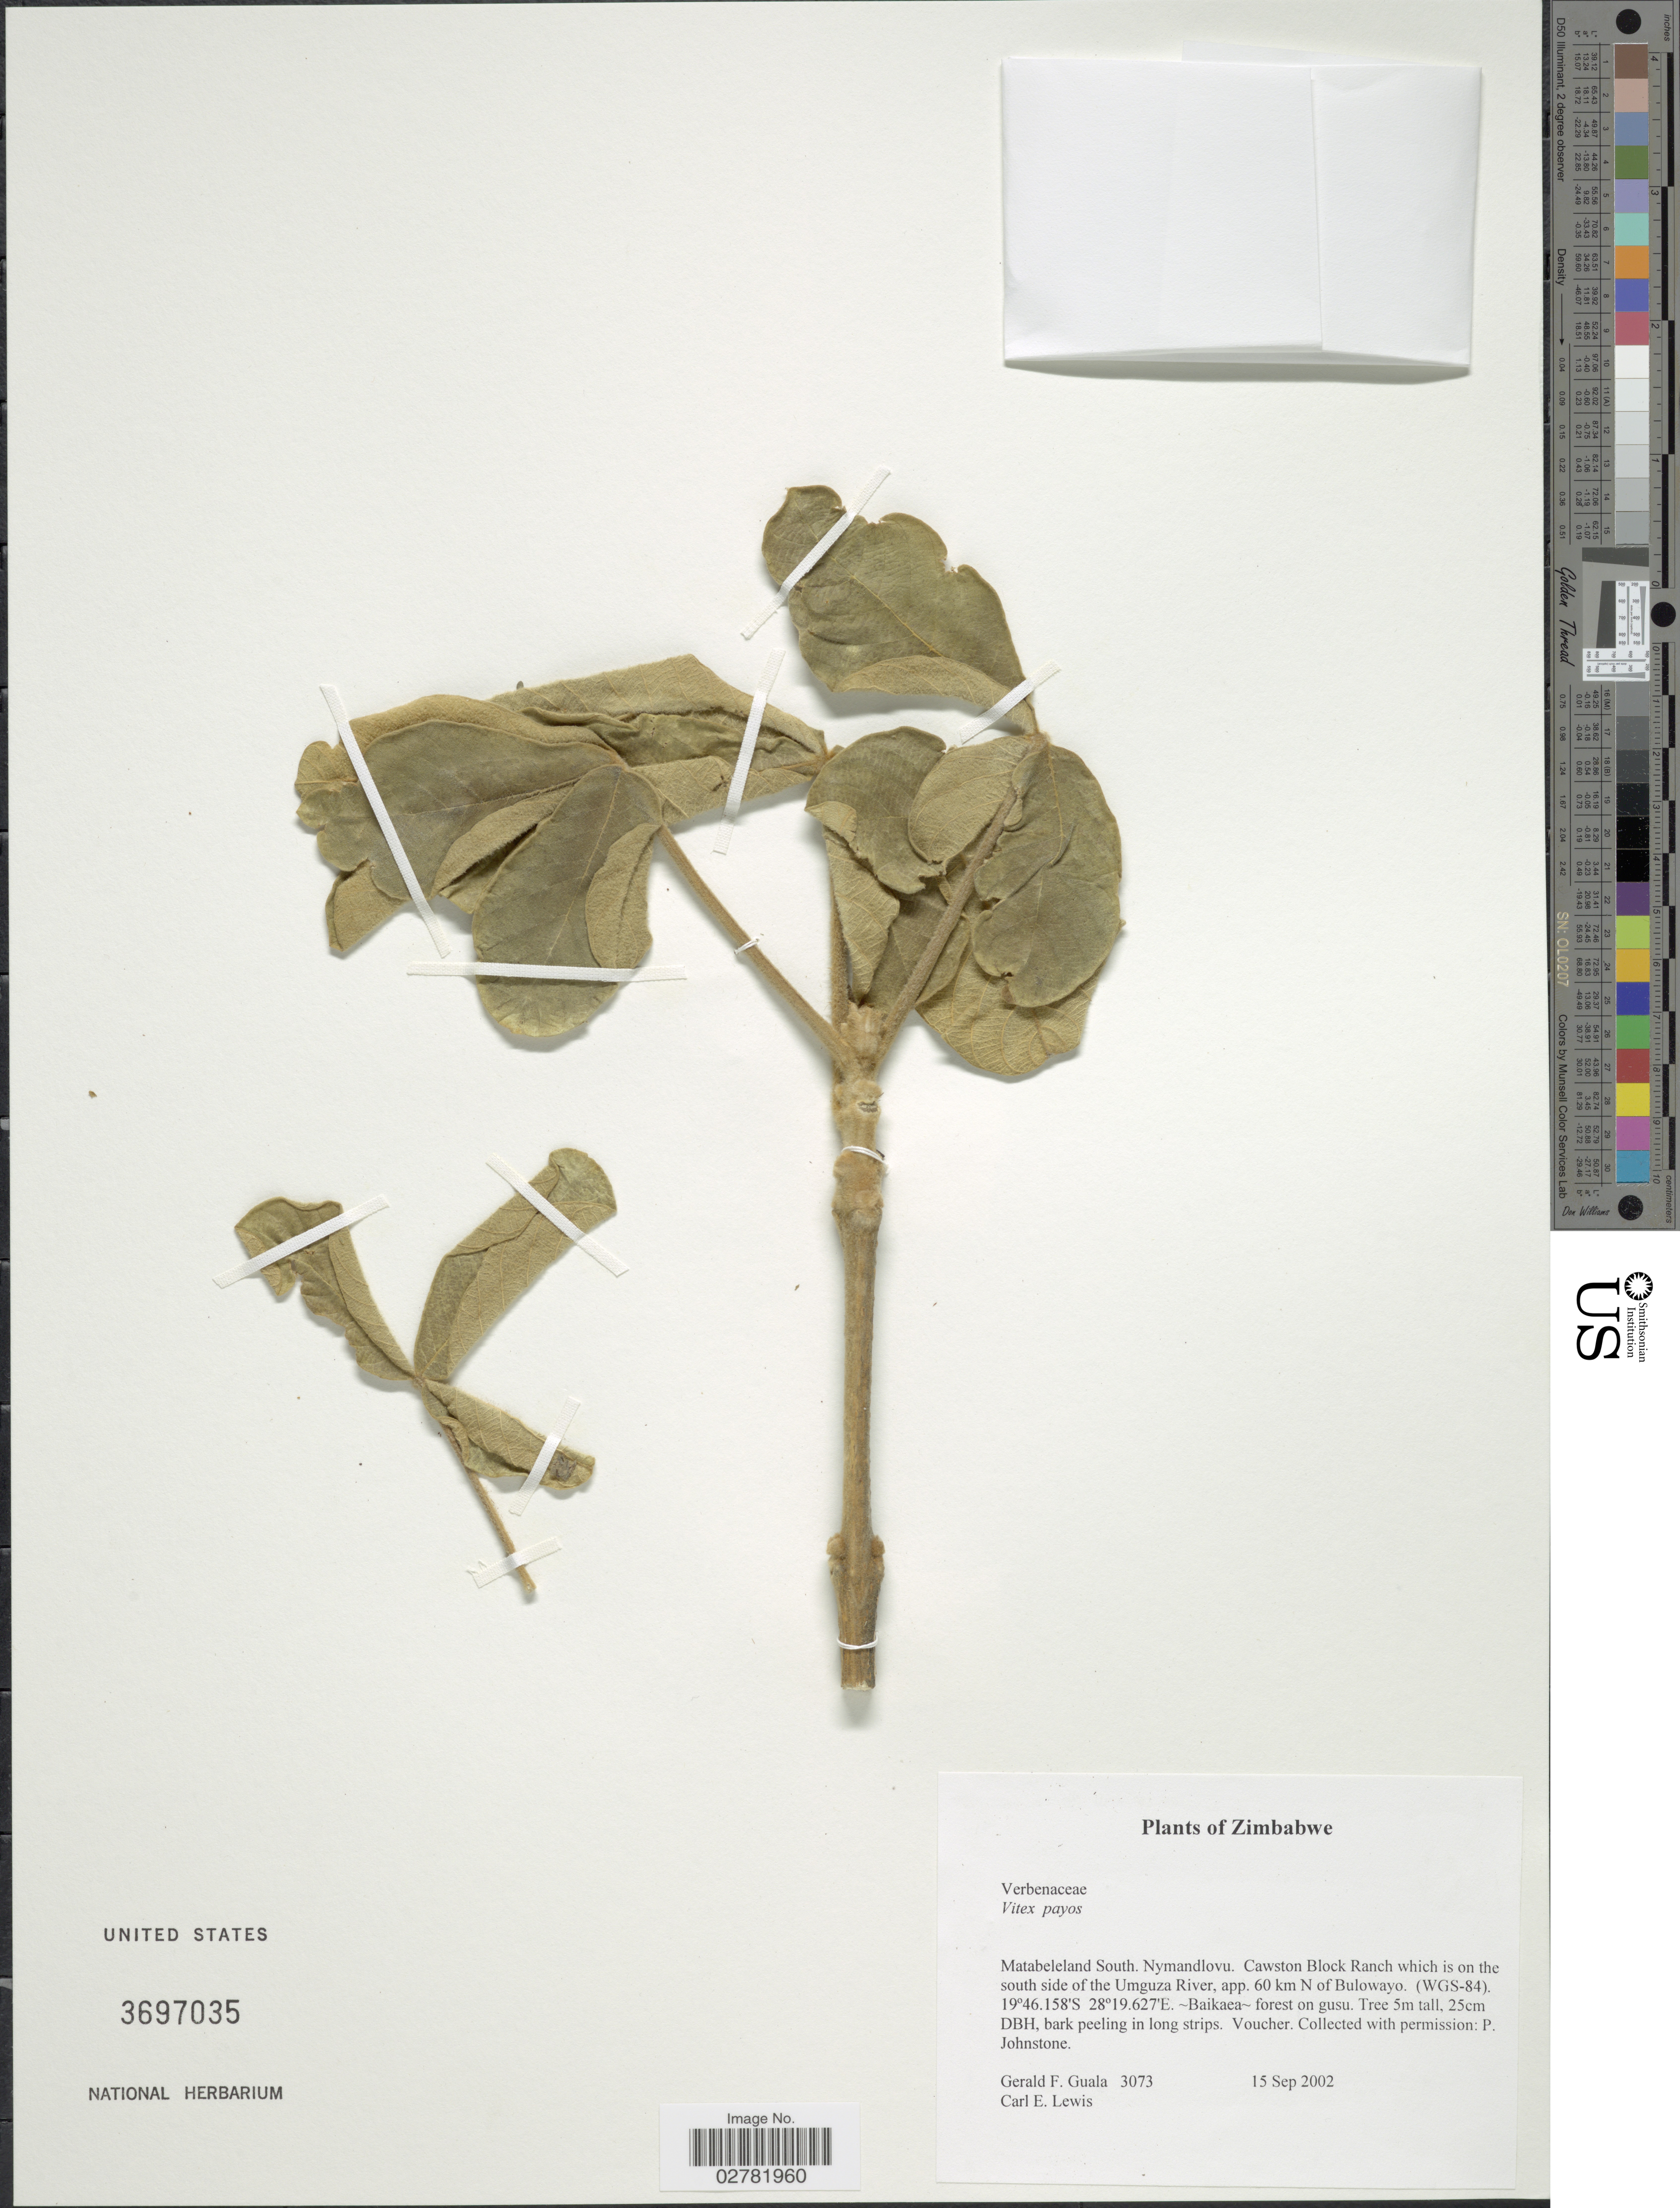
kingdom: Plantae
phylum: Tracheophyta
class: Magnoliopsida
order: Lamiales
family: Lamiaceae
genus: Vitex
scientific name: Vitex payos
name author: (Lour.) Merr.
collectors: G. Guala & C. Lewis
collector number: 3073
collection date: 2002-09-15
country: Zimbabwe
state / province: Matabeleland South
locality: Nymandlovu. Cawston Block Ranch which is on the south side of the Umguzu River, app. 60 km N of Bulowayo. (WGS-84).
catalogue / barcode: US 3697035